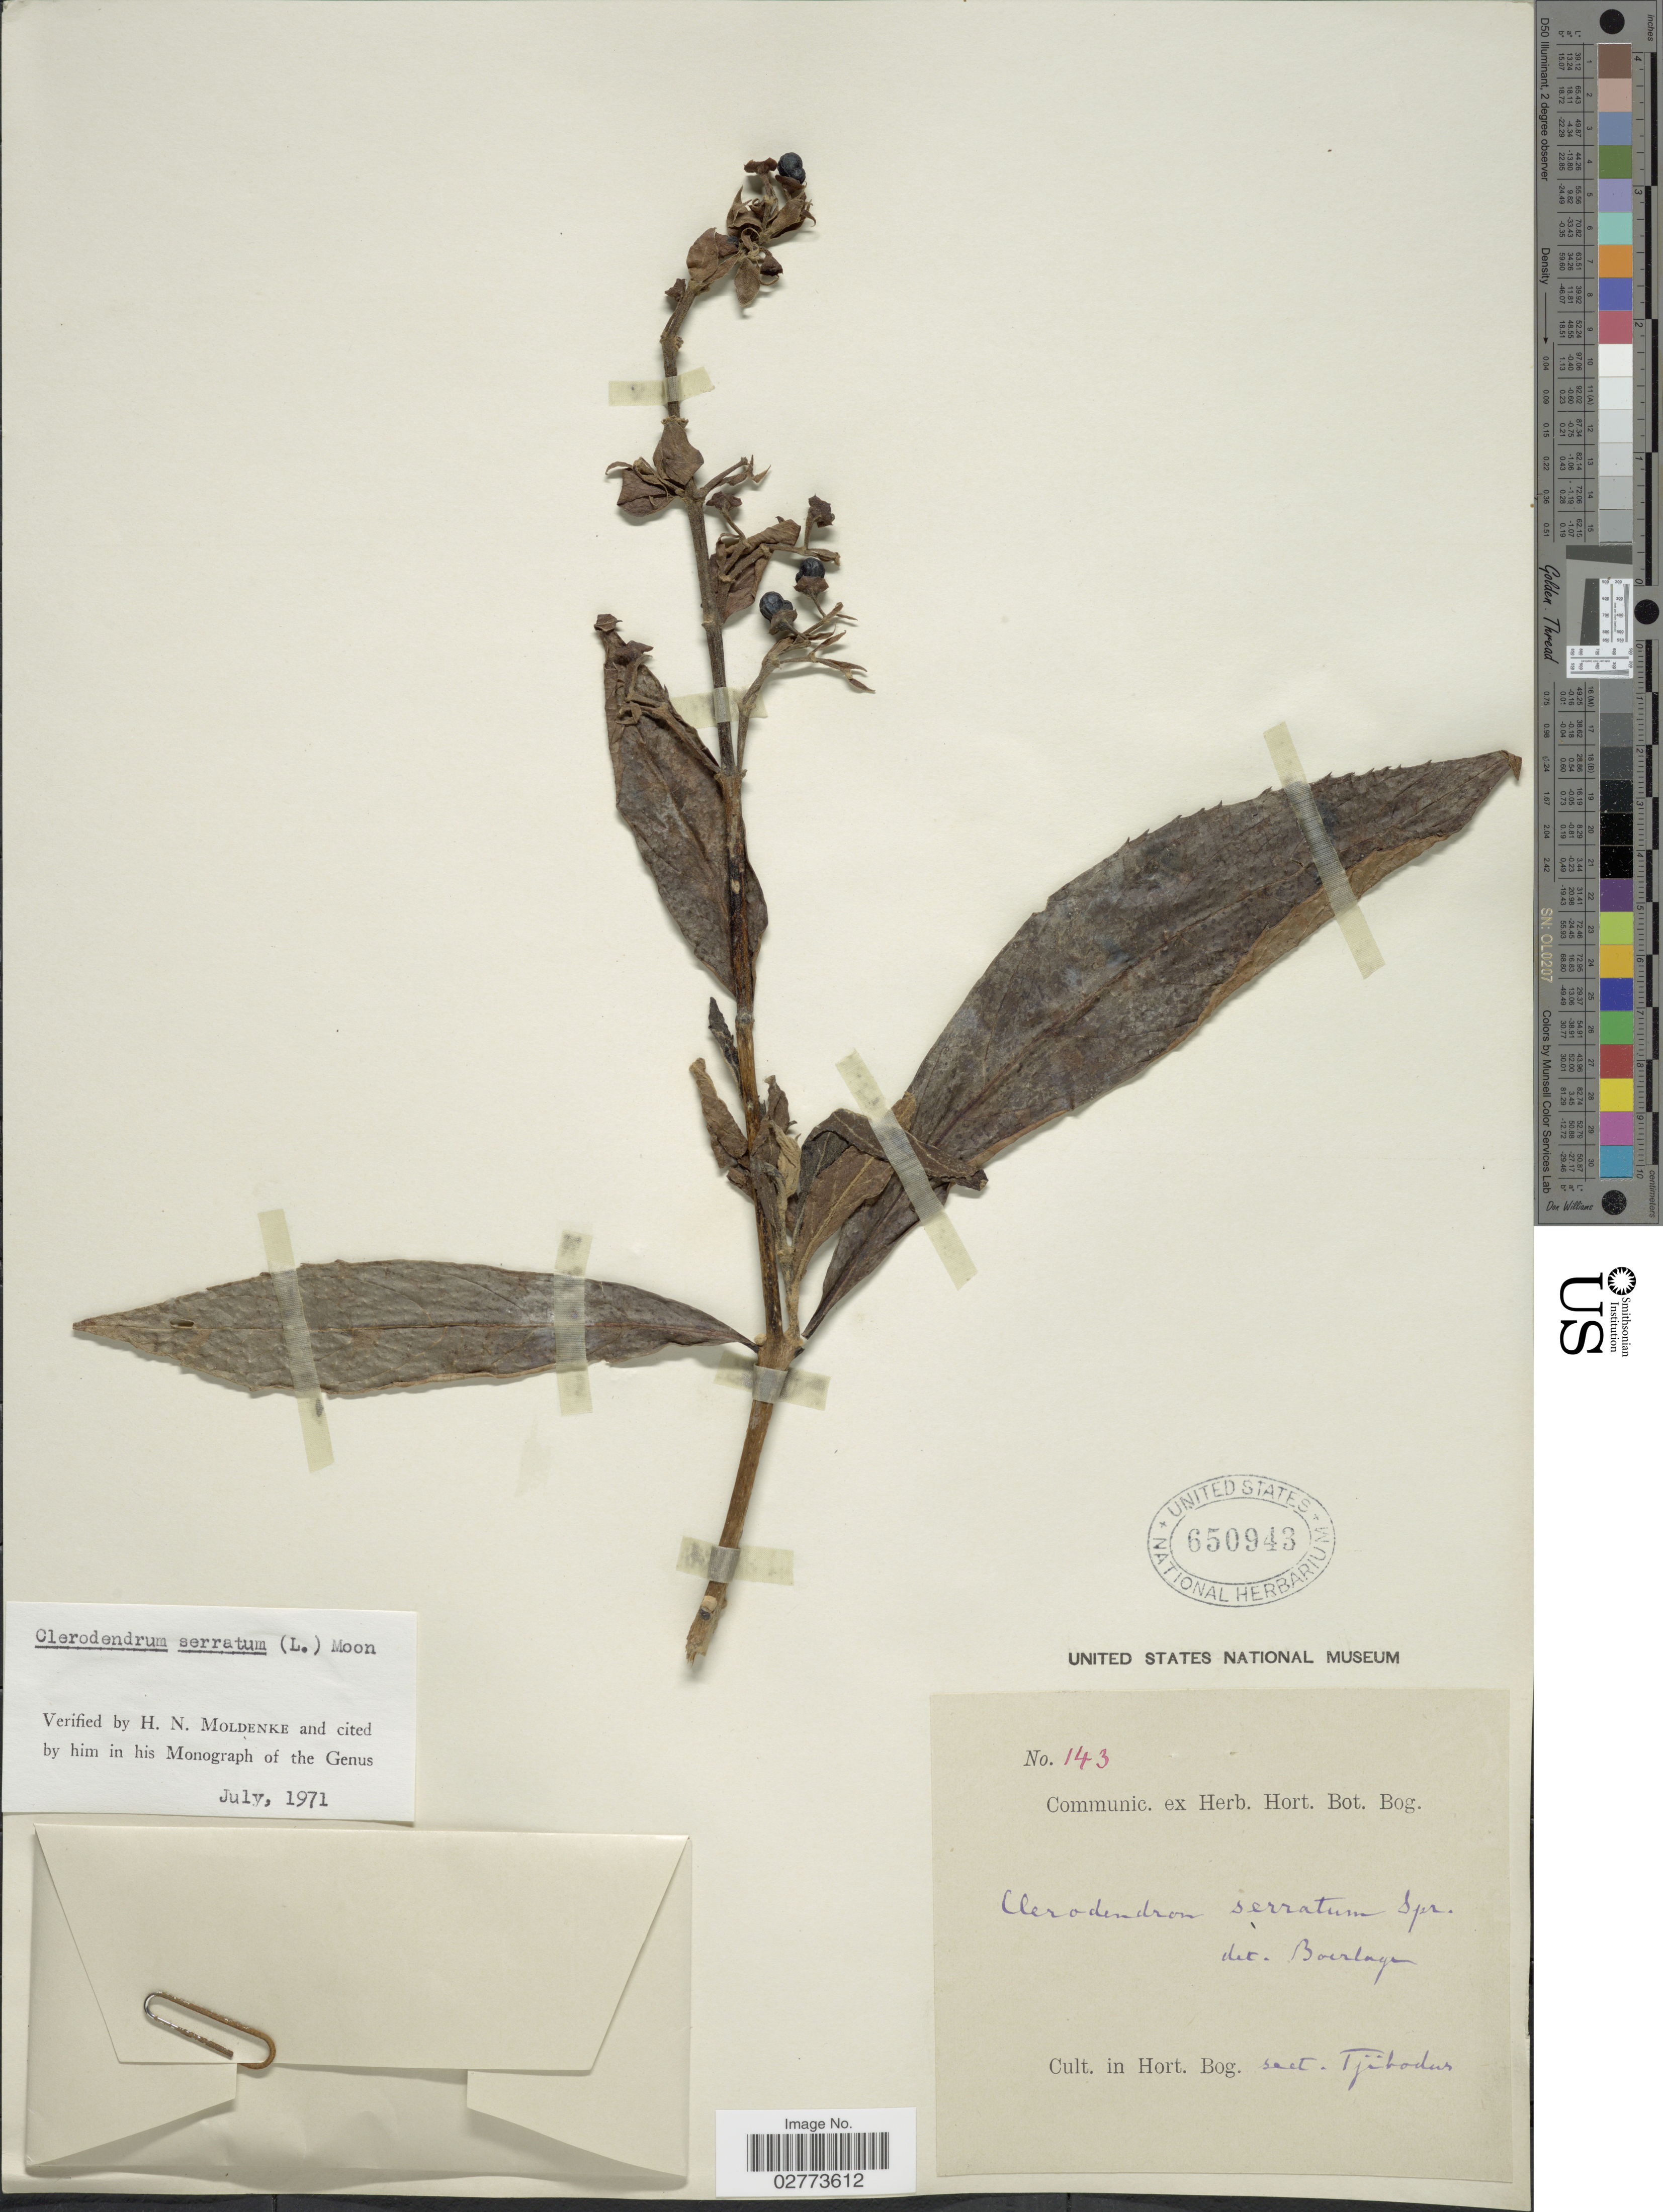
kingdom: Plantae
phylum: Tracheophyta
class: Magnoliopsida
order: Lamiales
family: Lamiaceae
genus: Clerodendrum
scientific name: Clerodendrum serratum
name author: (L.) Moon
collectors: ex herb. Hort. Bot. Bog.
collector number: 143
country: Indonesia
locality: Cult. in Hort. Bog. sect. Tjibodus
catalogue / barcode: US 650943